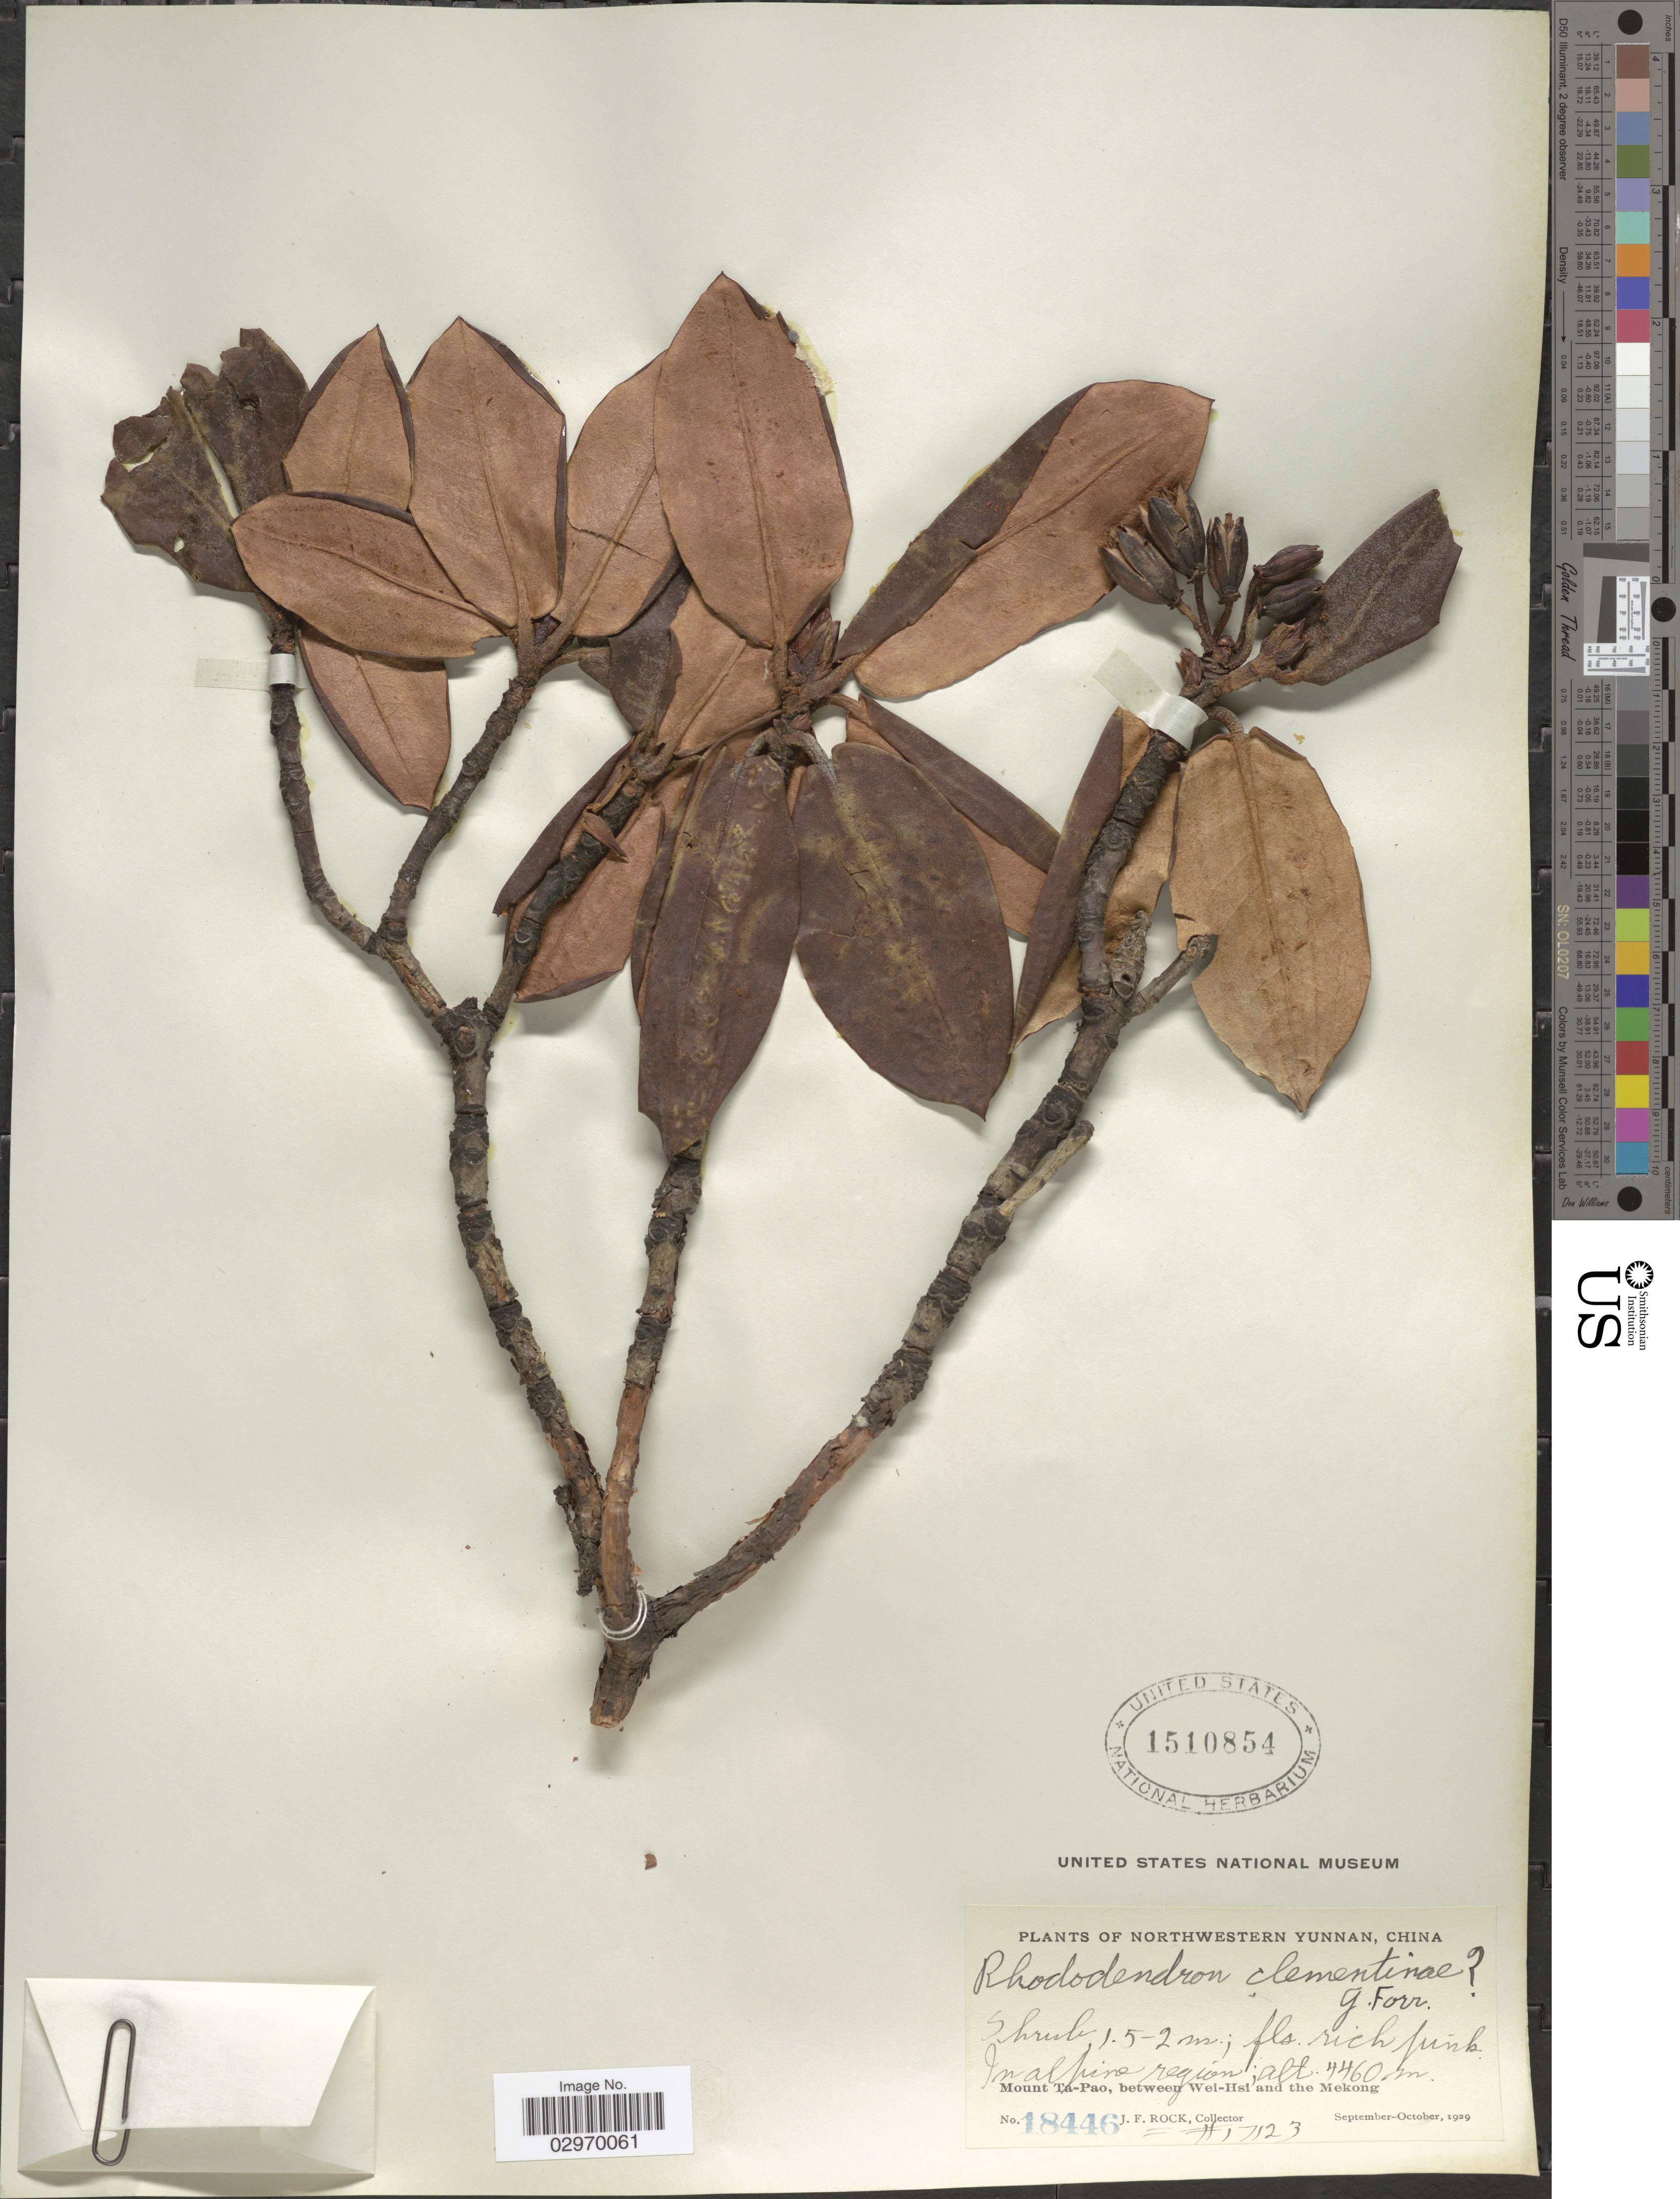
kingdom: Plantae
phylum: Tracheophyta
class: Magnoliopsida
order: Ericales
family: Ericaceae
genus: Rhododendron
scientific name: Rhododendron clementinae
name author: Forrest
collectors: J. Rock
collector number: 18446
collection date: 1929-09/1929-10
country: China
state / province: Yunnan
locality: Northwestern Yunnan. In alpine region. Mount Ta-Pao, between Wei-Hsi and the Mekong.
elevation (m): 4460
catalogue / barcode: US 1510854